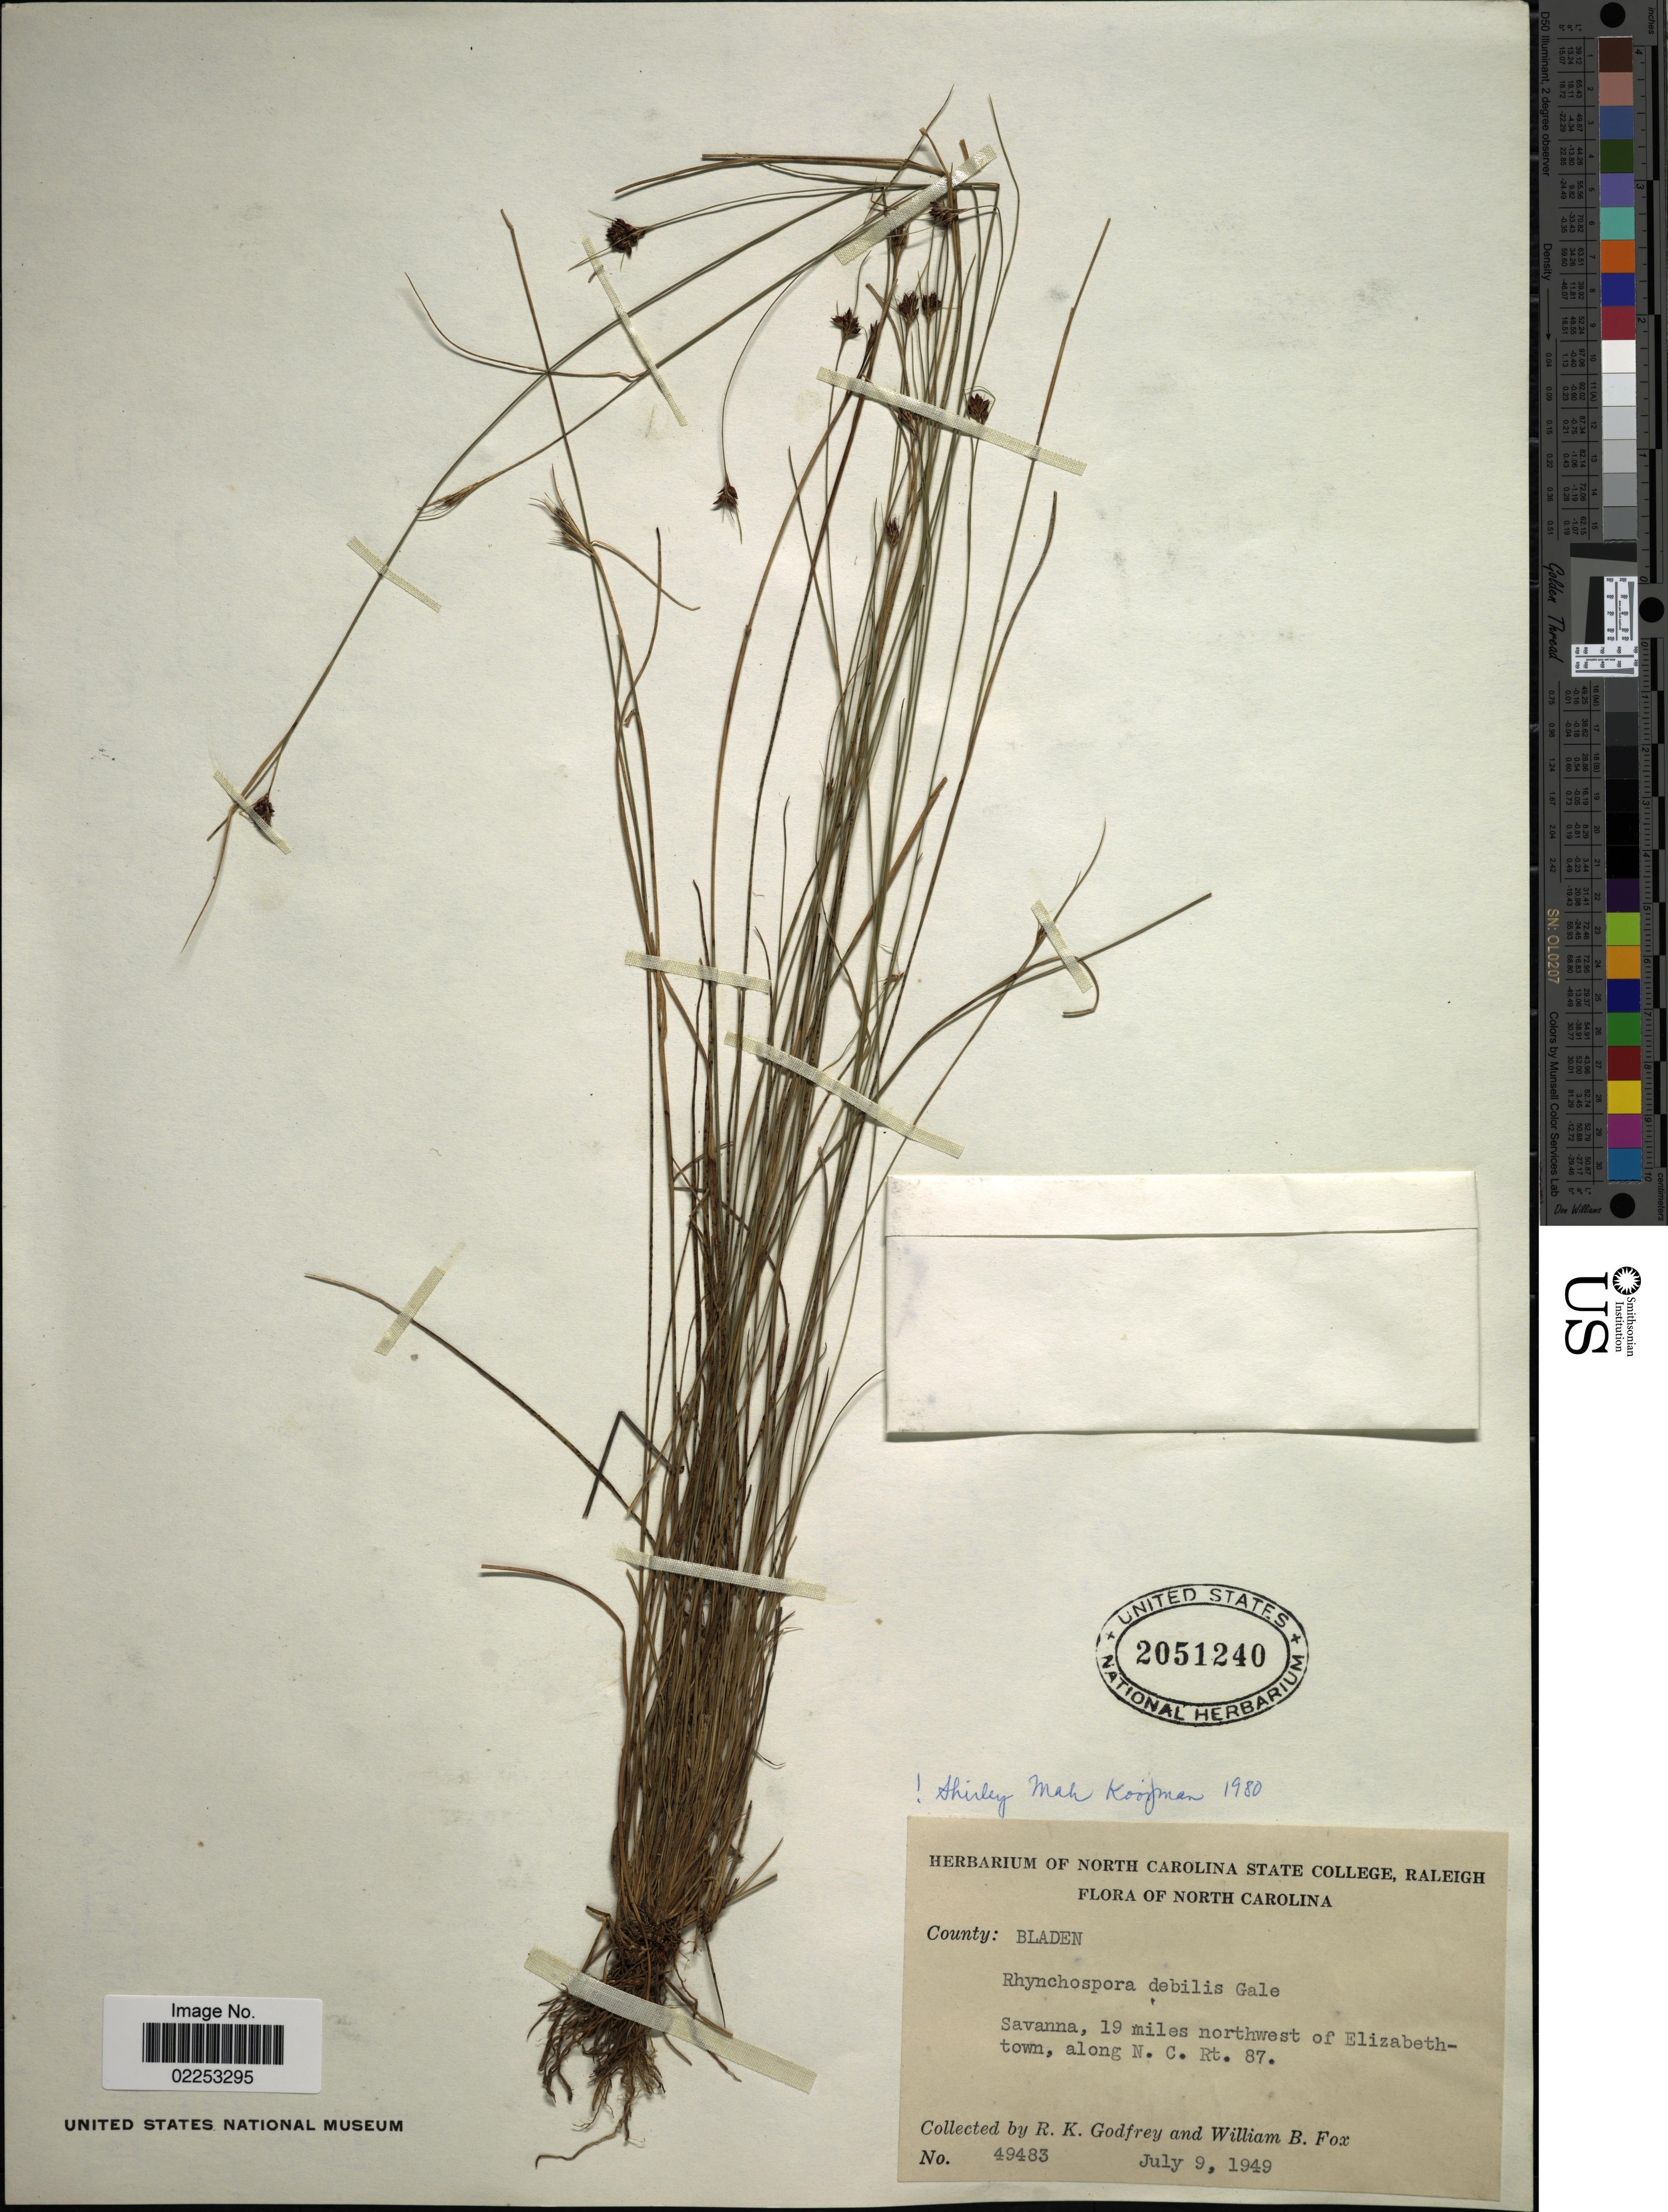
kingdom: Plantae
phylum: Tracheophyta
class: Liliopsida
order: Poales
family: Cyperaceae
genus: Rhynchospora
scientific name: Rhynchospora debilis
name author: Gale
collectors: R. K. Godfrey & W. B. Fox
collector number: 49483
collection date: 1949-07-09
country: United States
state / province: North Carolina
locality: County: Bladen, Savanna, 19 miles northwest of Elizabethtown, along N.C. Rt 87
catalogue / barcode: US 2051240